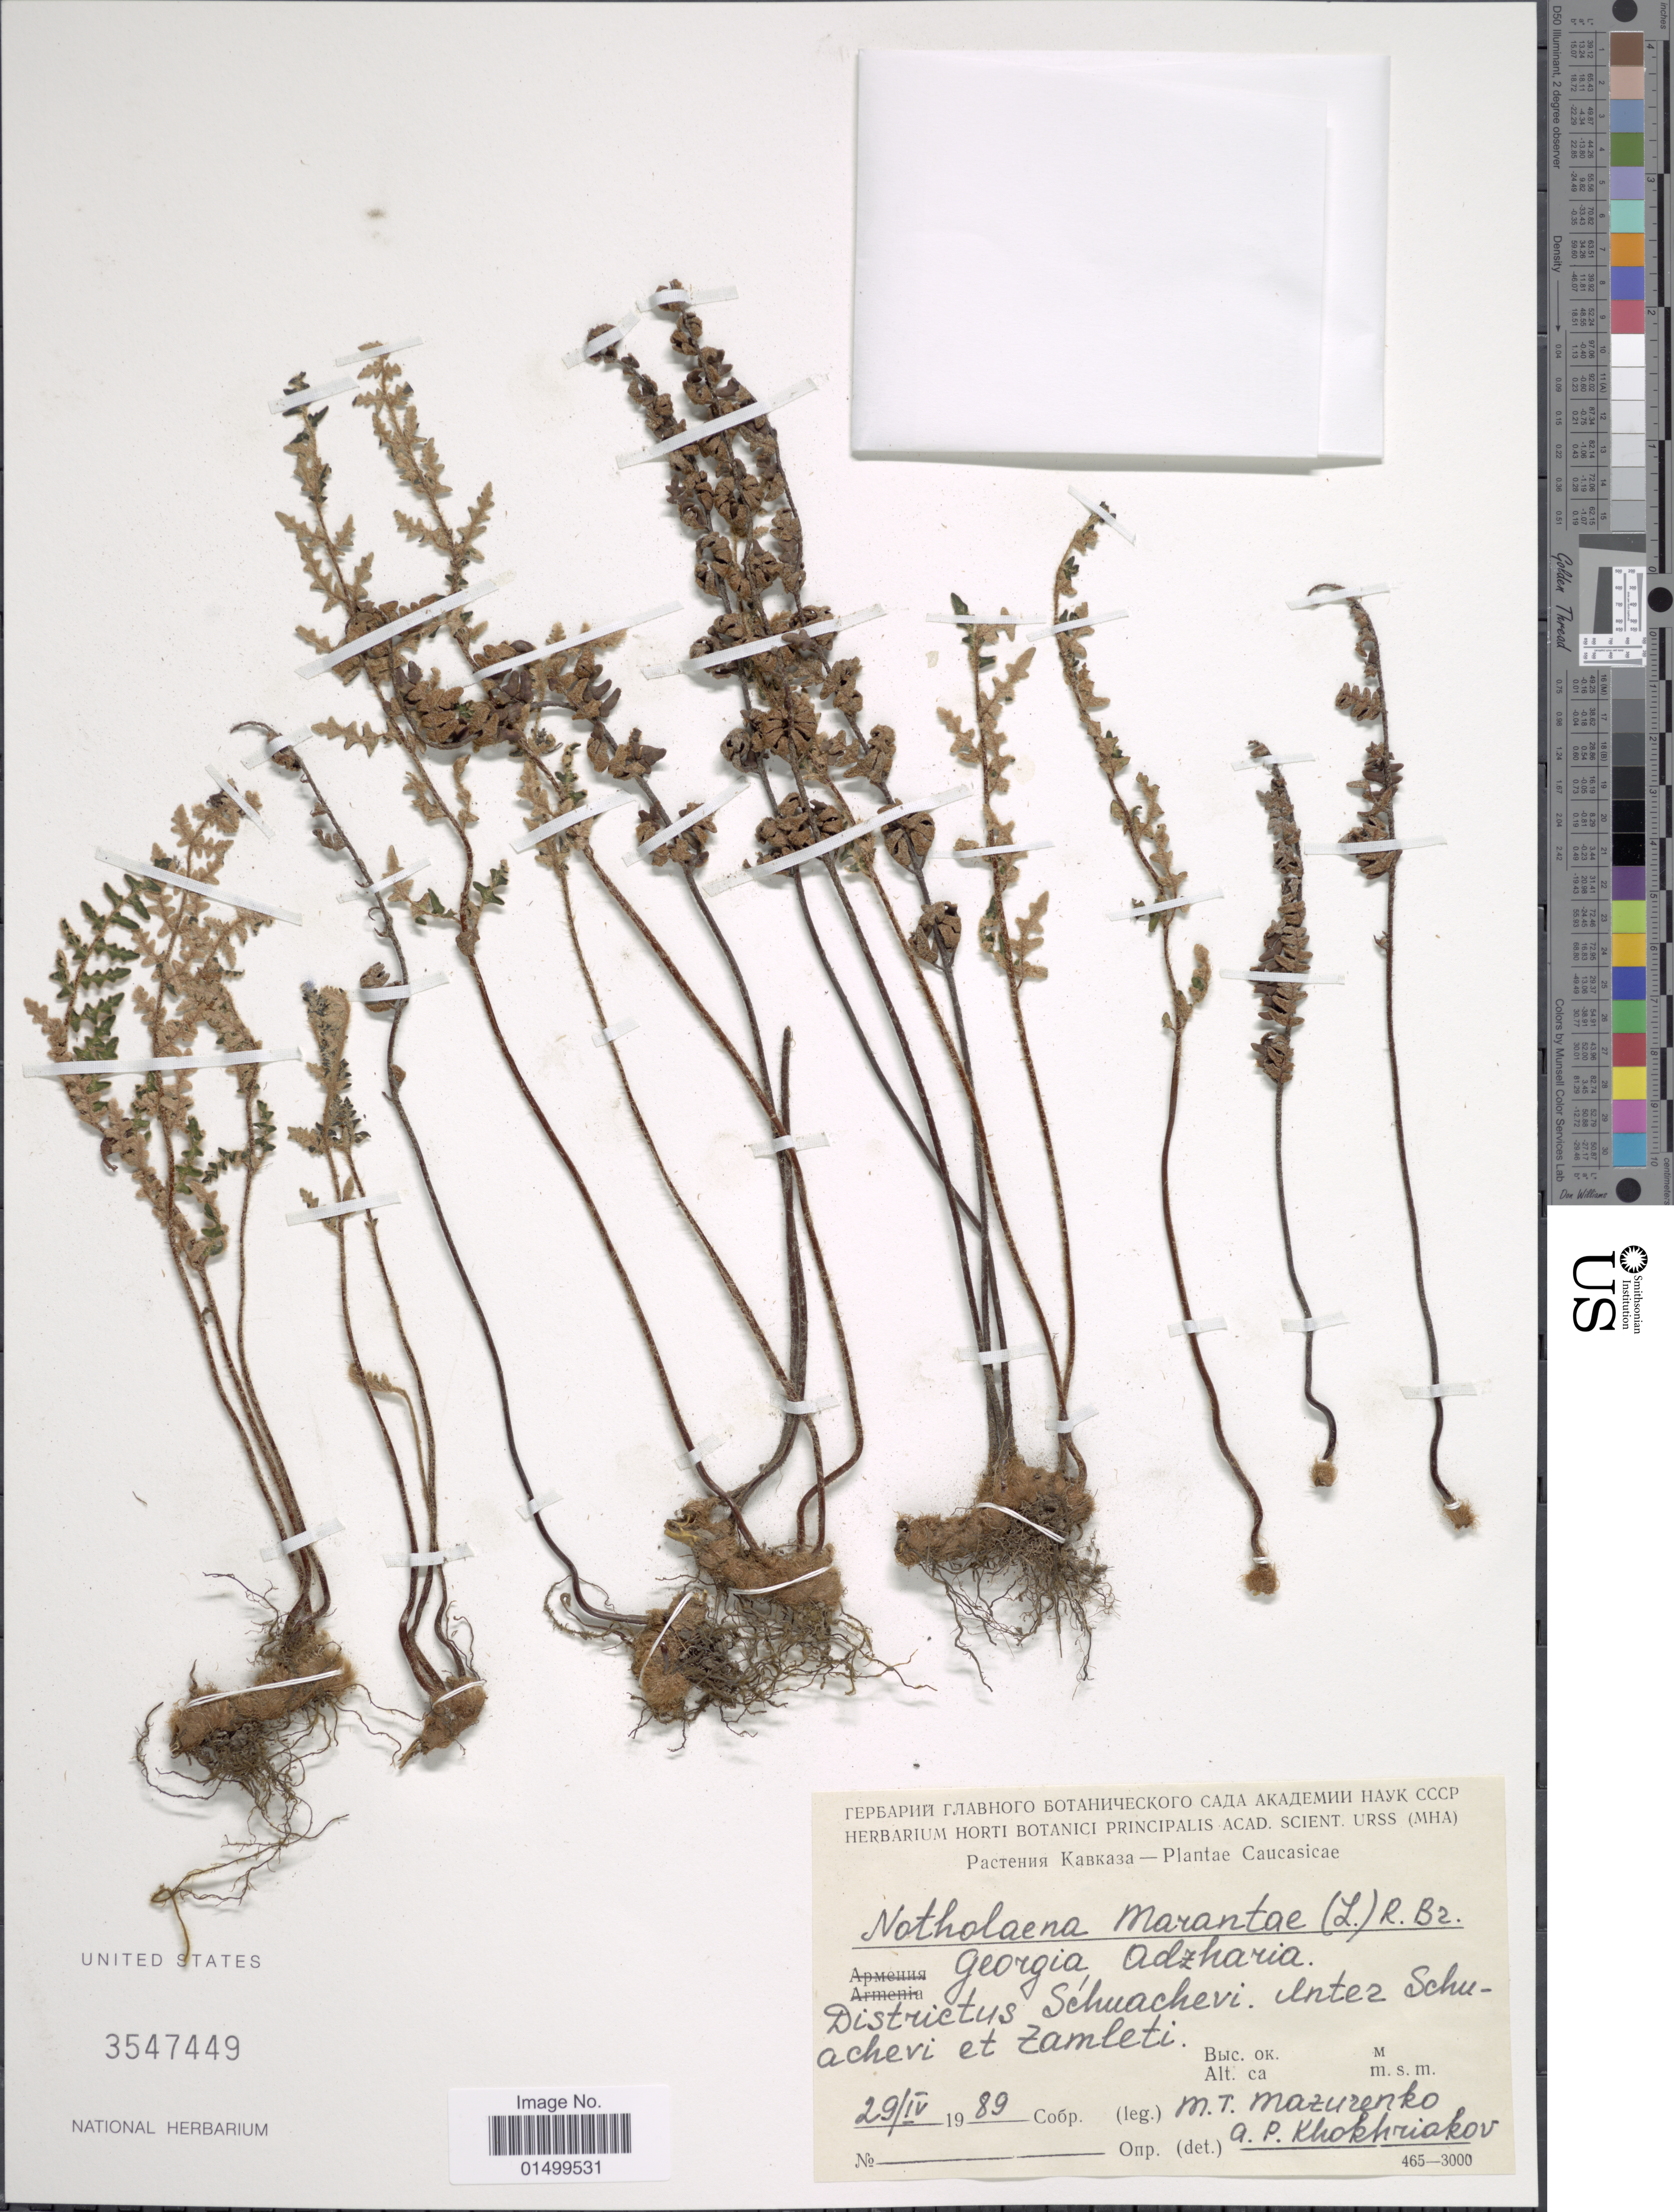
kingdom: Plantae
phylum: Tracheophyta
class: Polypodiopsida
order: Polypodiales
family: Pteridaceae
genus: Cheilanthes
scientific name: Cheilanthes marantae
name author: Domin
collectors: M. Maturenko & A. Khokhriakov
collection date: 1989-04-29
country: Georgia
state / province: Adzharia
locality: Districtus Schuachevi. Ilnter Schuachevi et Zamleti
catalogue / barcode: US 3547449